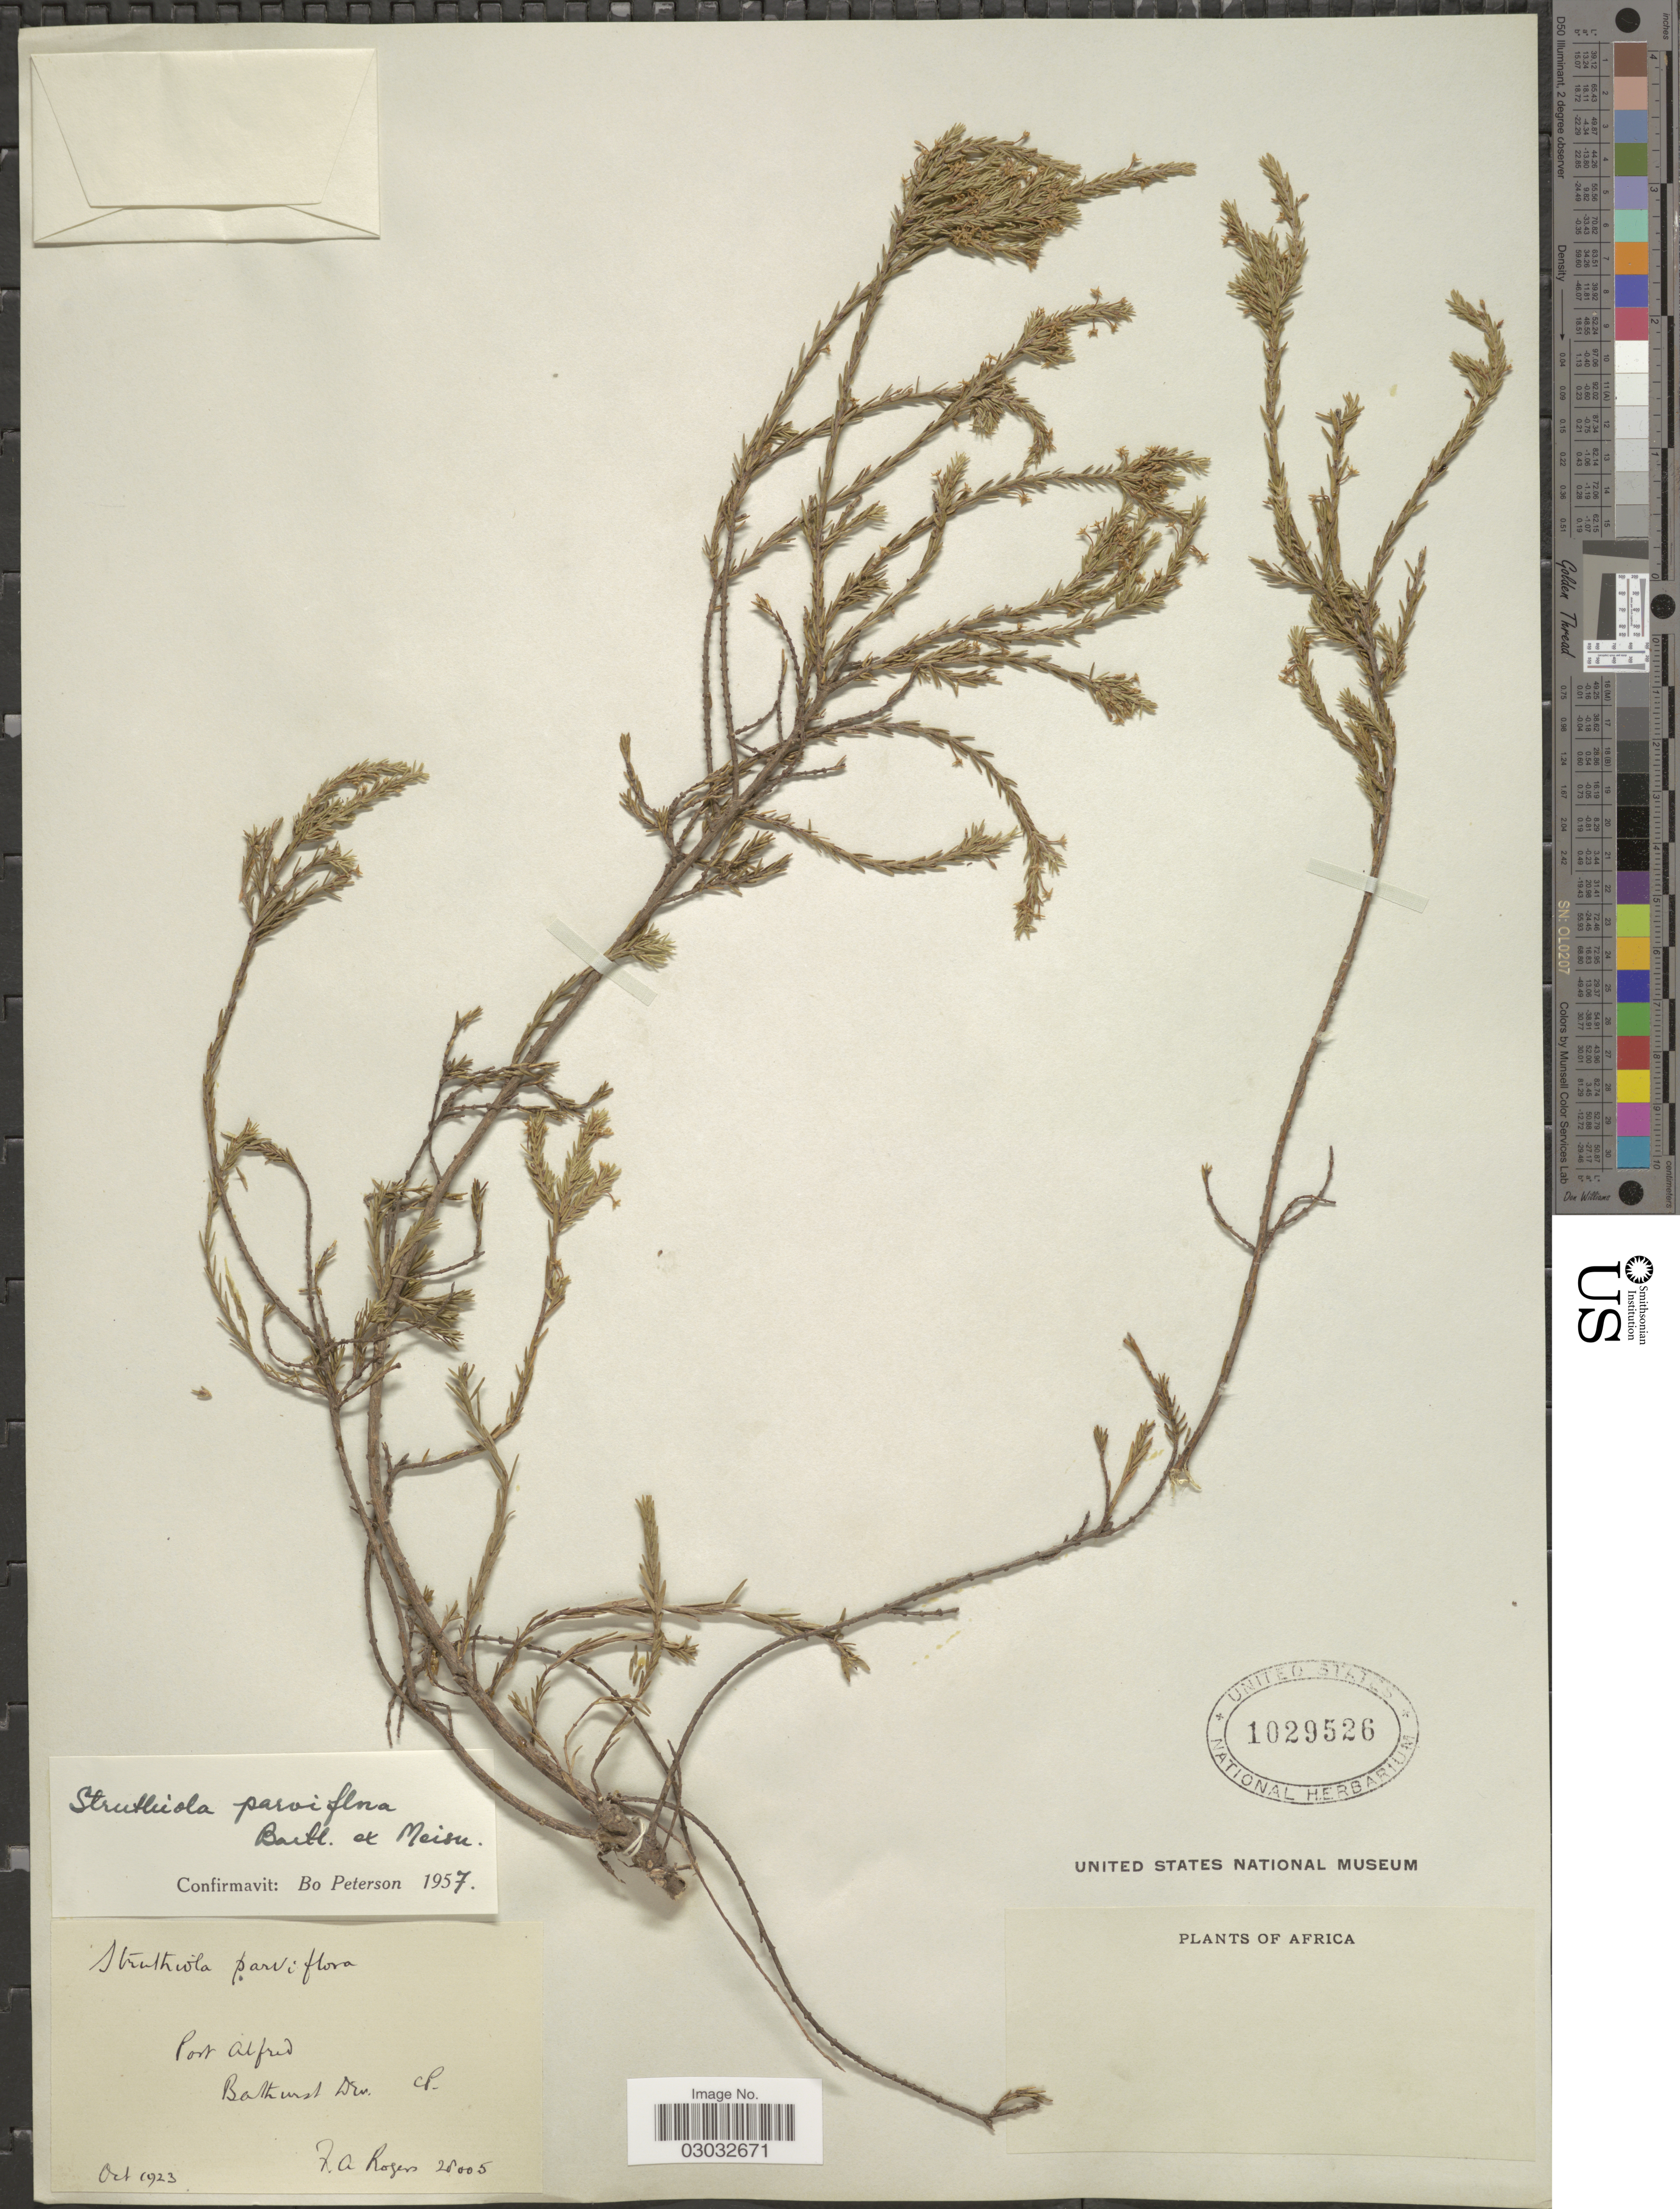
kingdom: Plantae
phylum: Tracheophyta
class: Magnoliopsida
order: Malvales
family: Thymelaeaceae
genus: Struthiola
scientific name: Struthiola parviflora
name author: Bartl. ex Meisn.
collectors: F. A. Rogers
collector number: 28005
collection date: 1923-10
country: South Africa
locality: Port Alfred. Bathurst Div. CP. Africa.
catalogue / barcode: US 1029526